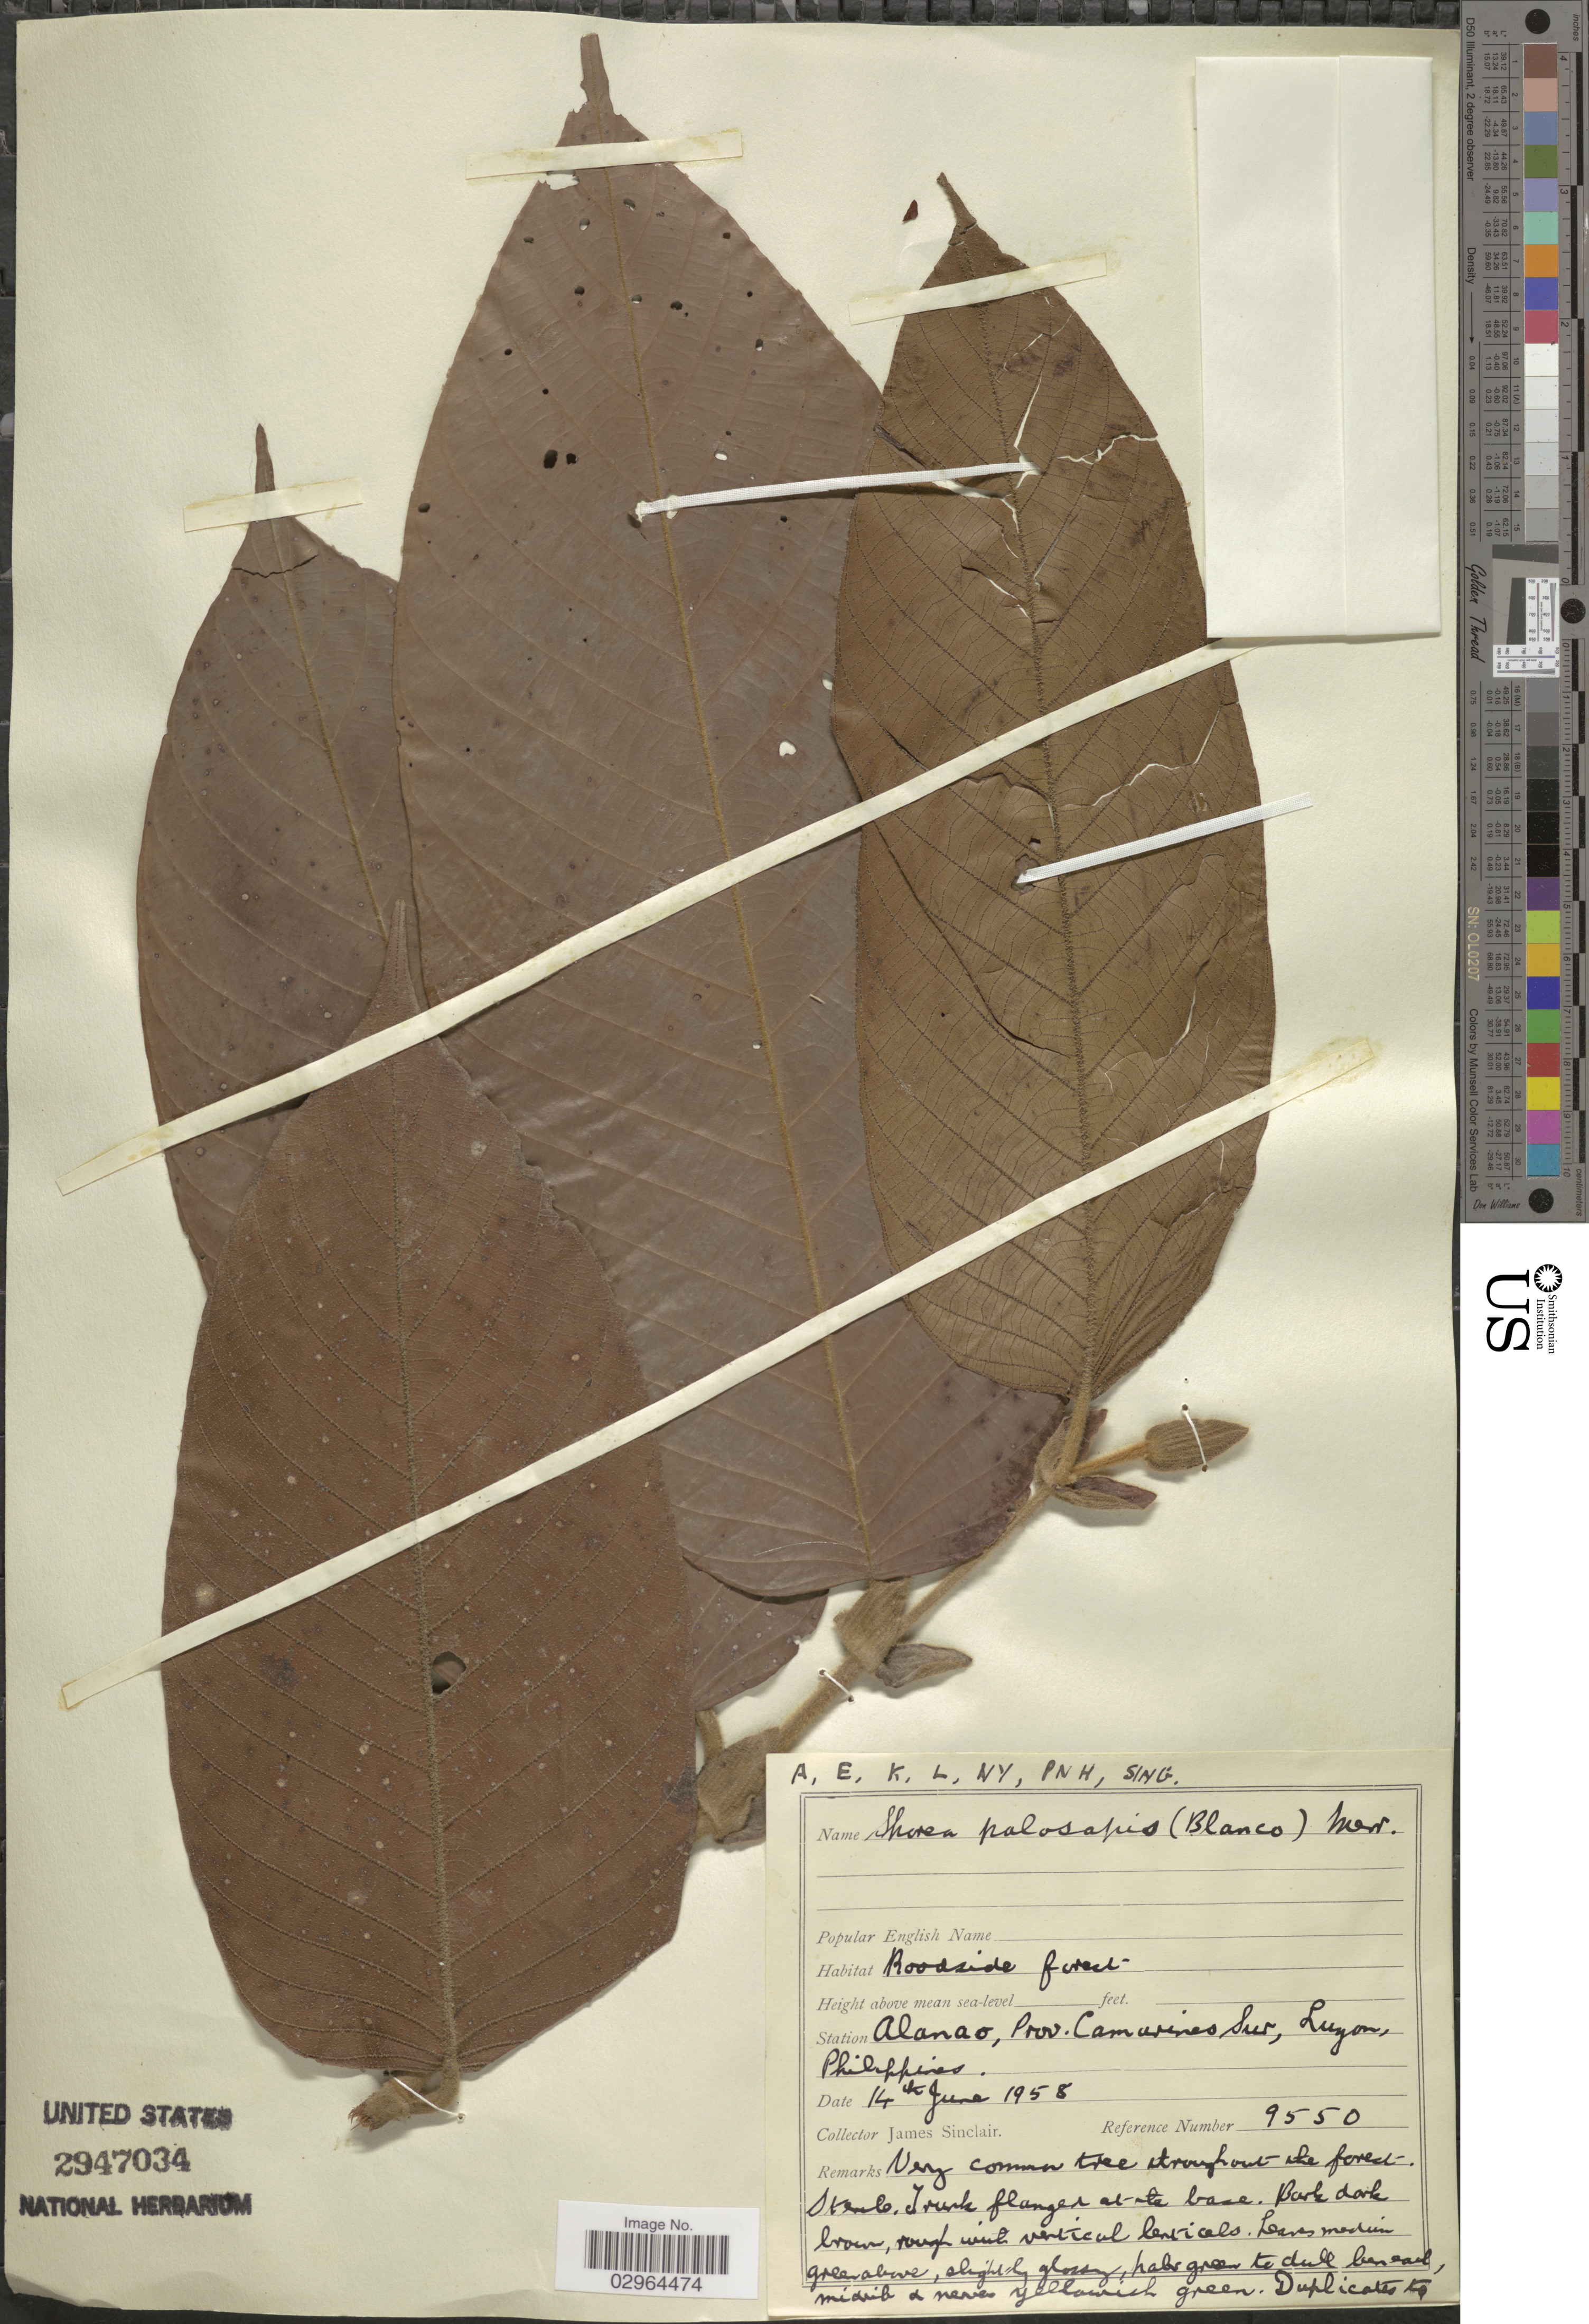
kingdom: Plantae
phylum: Tracheophyta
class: Magnoliopsida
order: Malvales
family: Dipterocarpaceae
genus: Rubroshorea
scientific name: Rubroshorea palosapis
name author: (Blanco) P.S. Ashton & J. Heck.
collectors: J. Sinclair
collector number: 9550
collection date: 1958-06-14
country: Philippines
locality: Station Alanao, Prov. Camarines Sur, Luzon.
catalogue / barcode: US 2947034